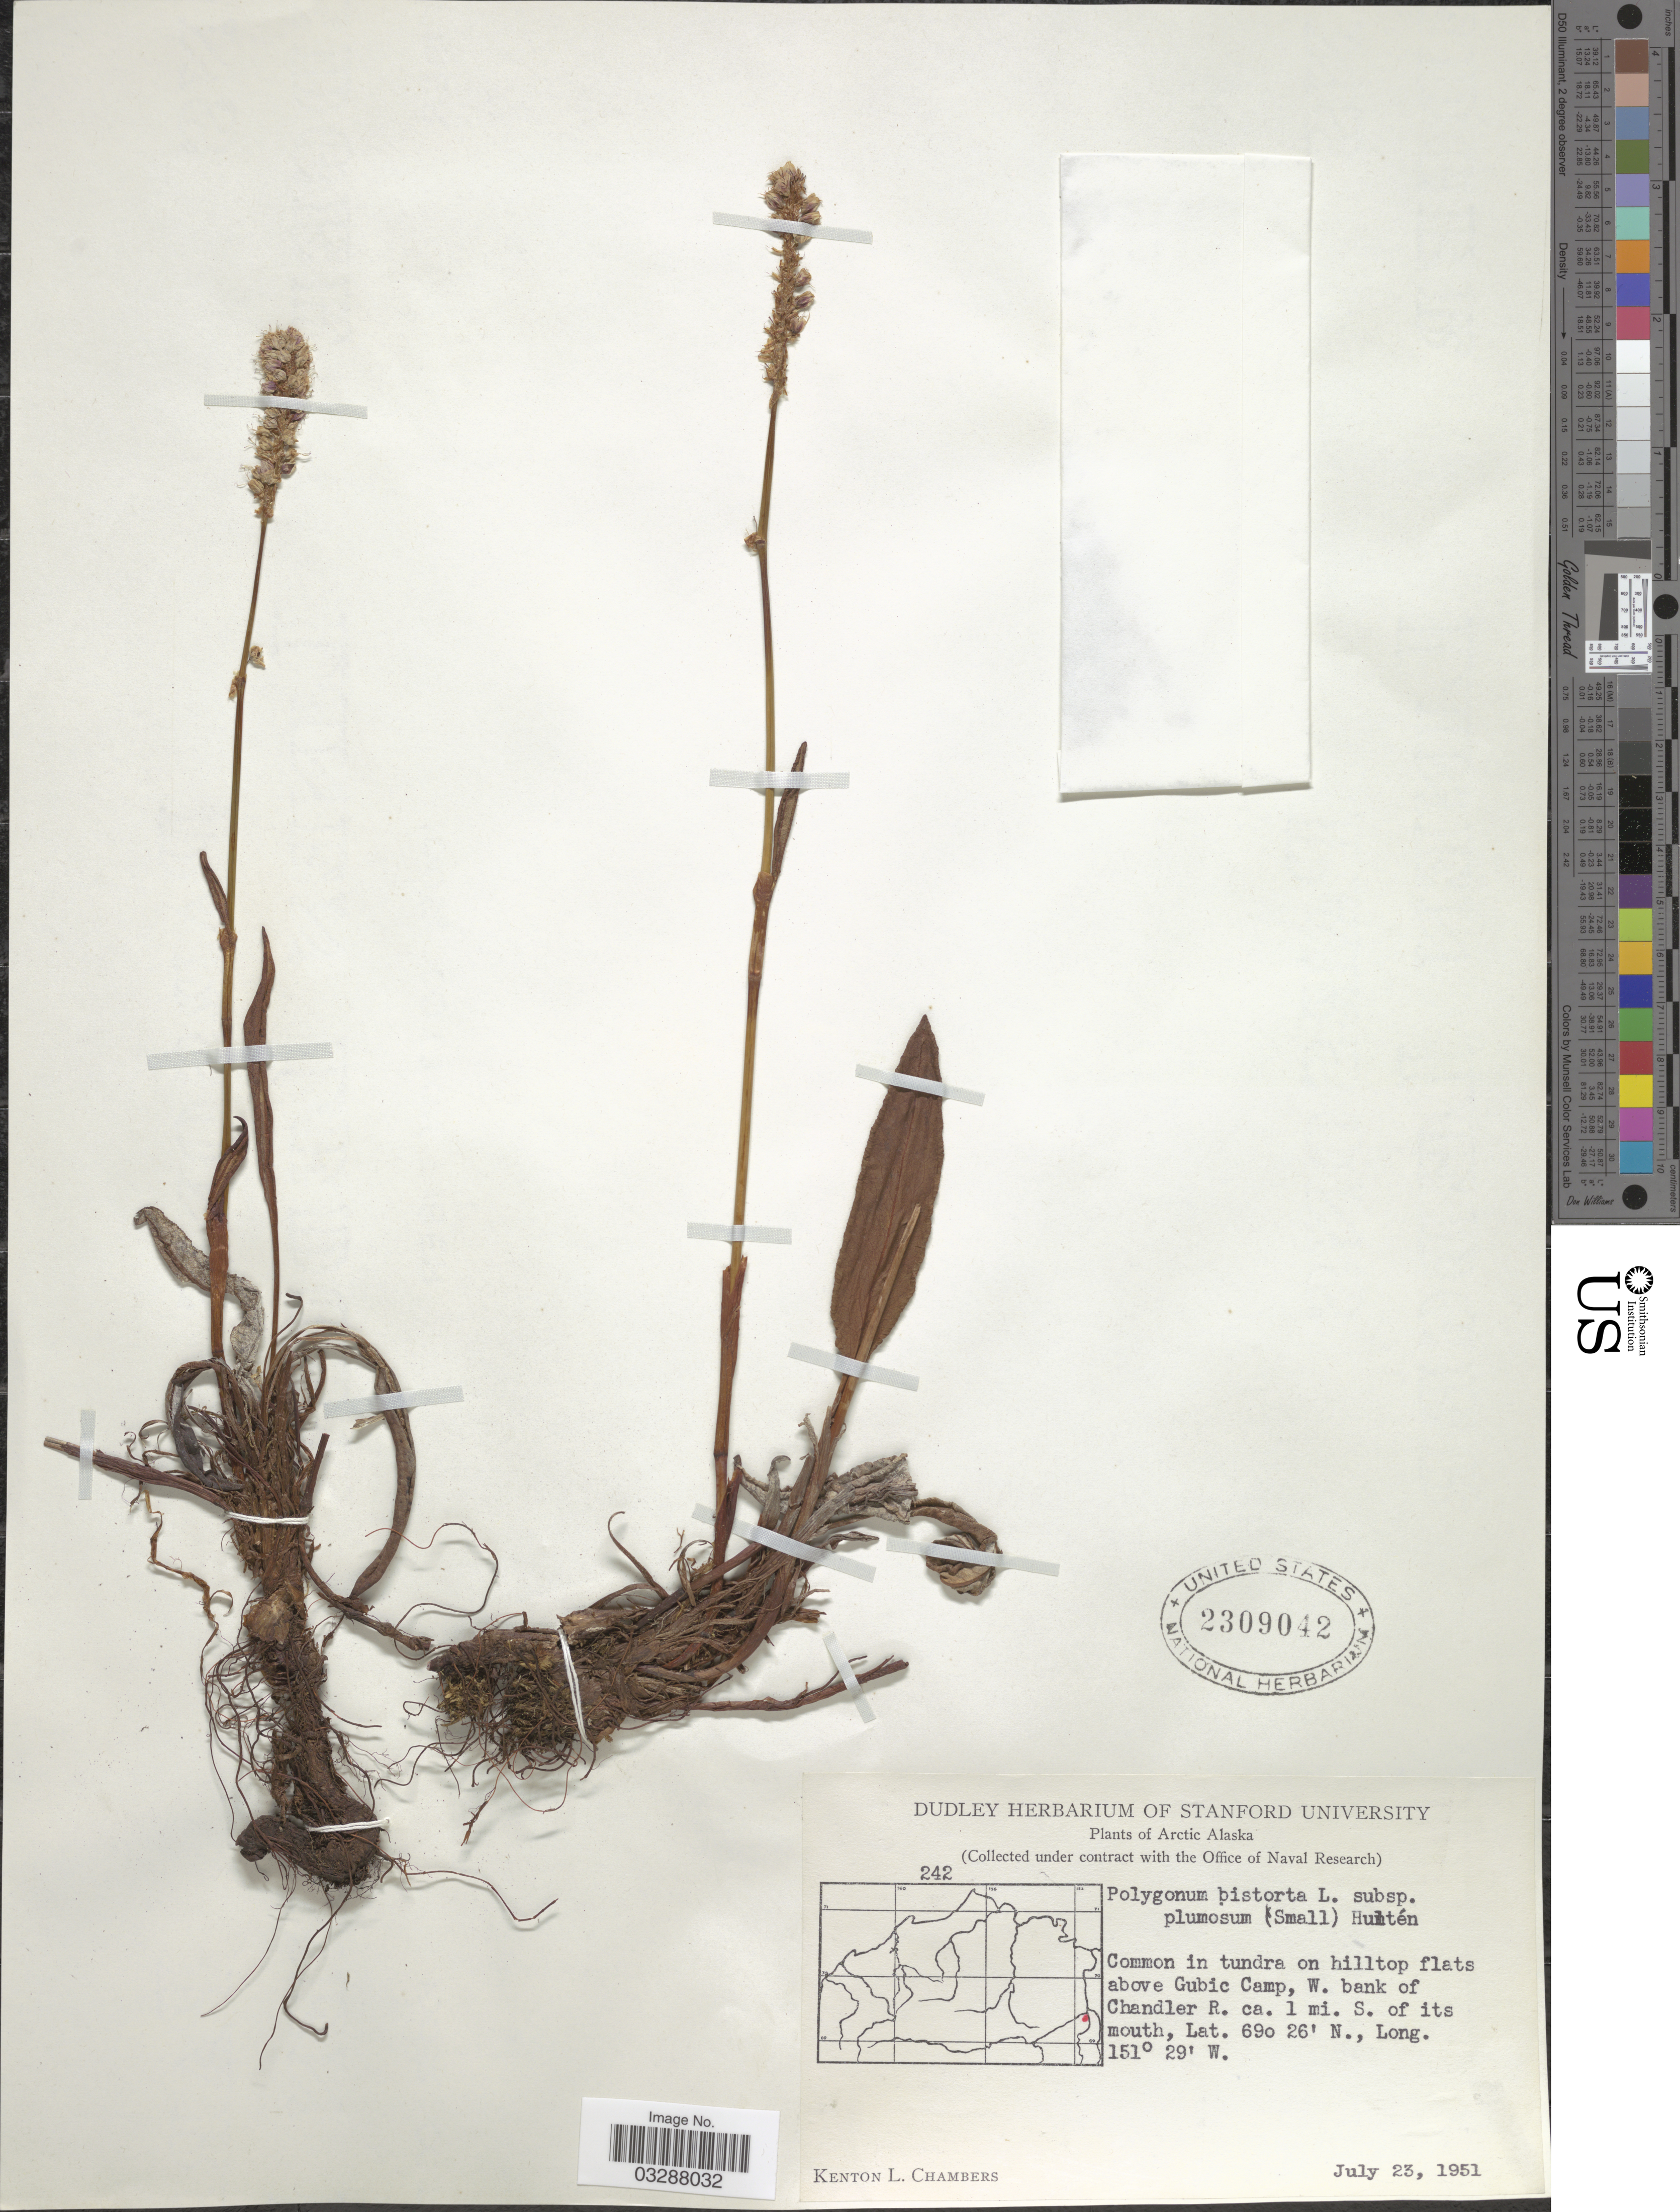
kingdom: Plantae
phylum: Tracheophyta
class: Magnoliopsida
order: Caryophyllales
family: Polygonaceae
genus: Bistorta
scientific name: Bistorta plumosa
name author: (Small) Greene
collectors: K. L. Chambers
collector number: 242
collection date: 1951-07-23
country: United States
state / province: Alaska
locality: Arctic Alaska, Common in tundra on hilltop flats above Gubic Camp, W. bank of Chandler R. ca. 1 mi. S. of its mouth.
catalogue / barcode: US 2309042